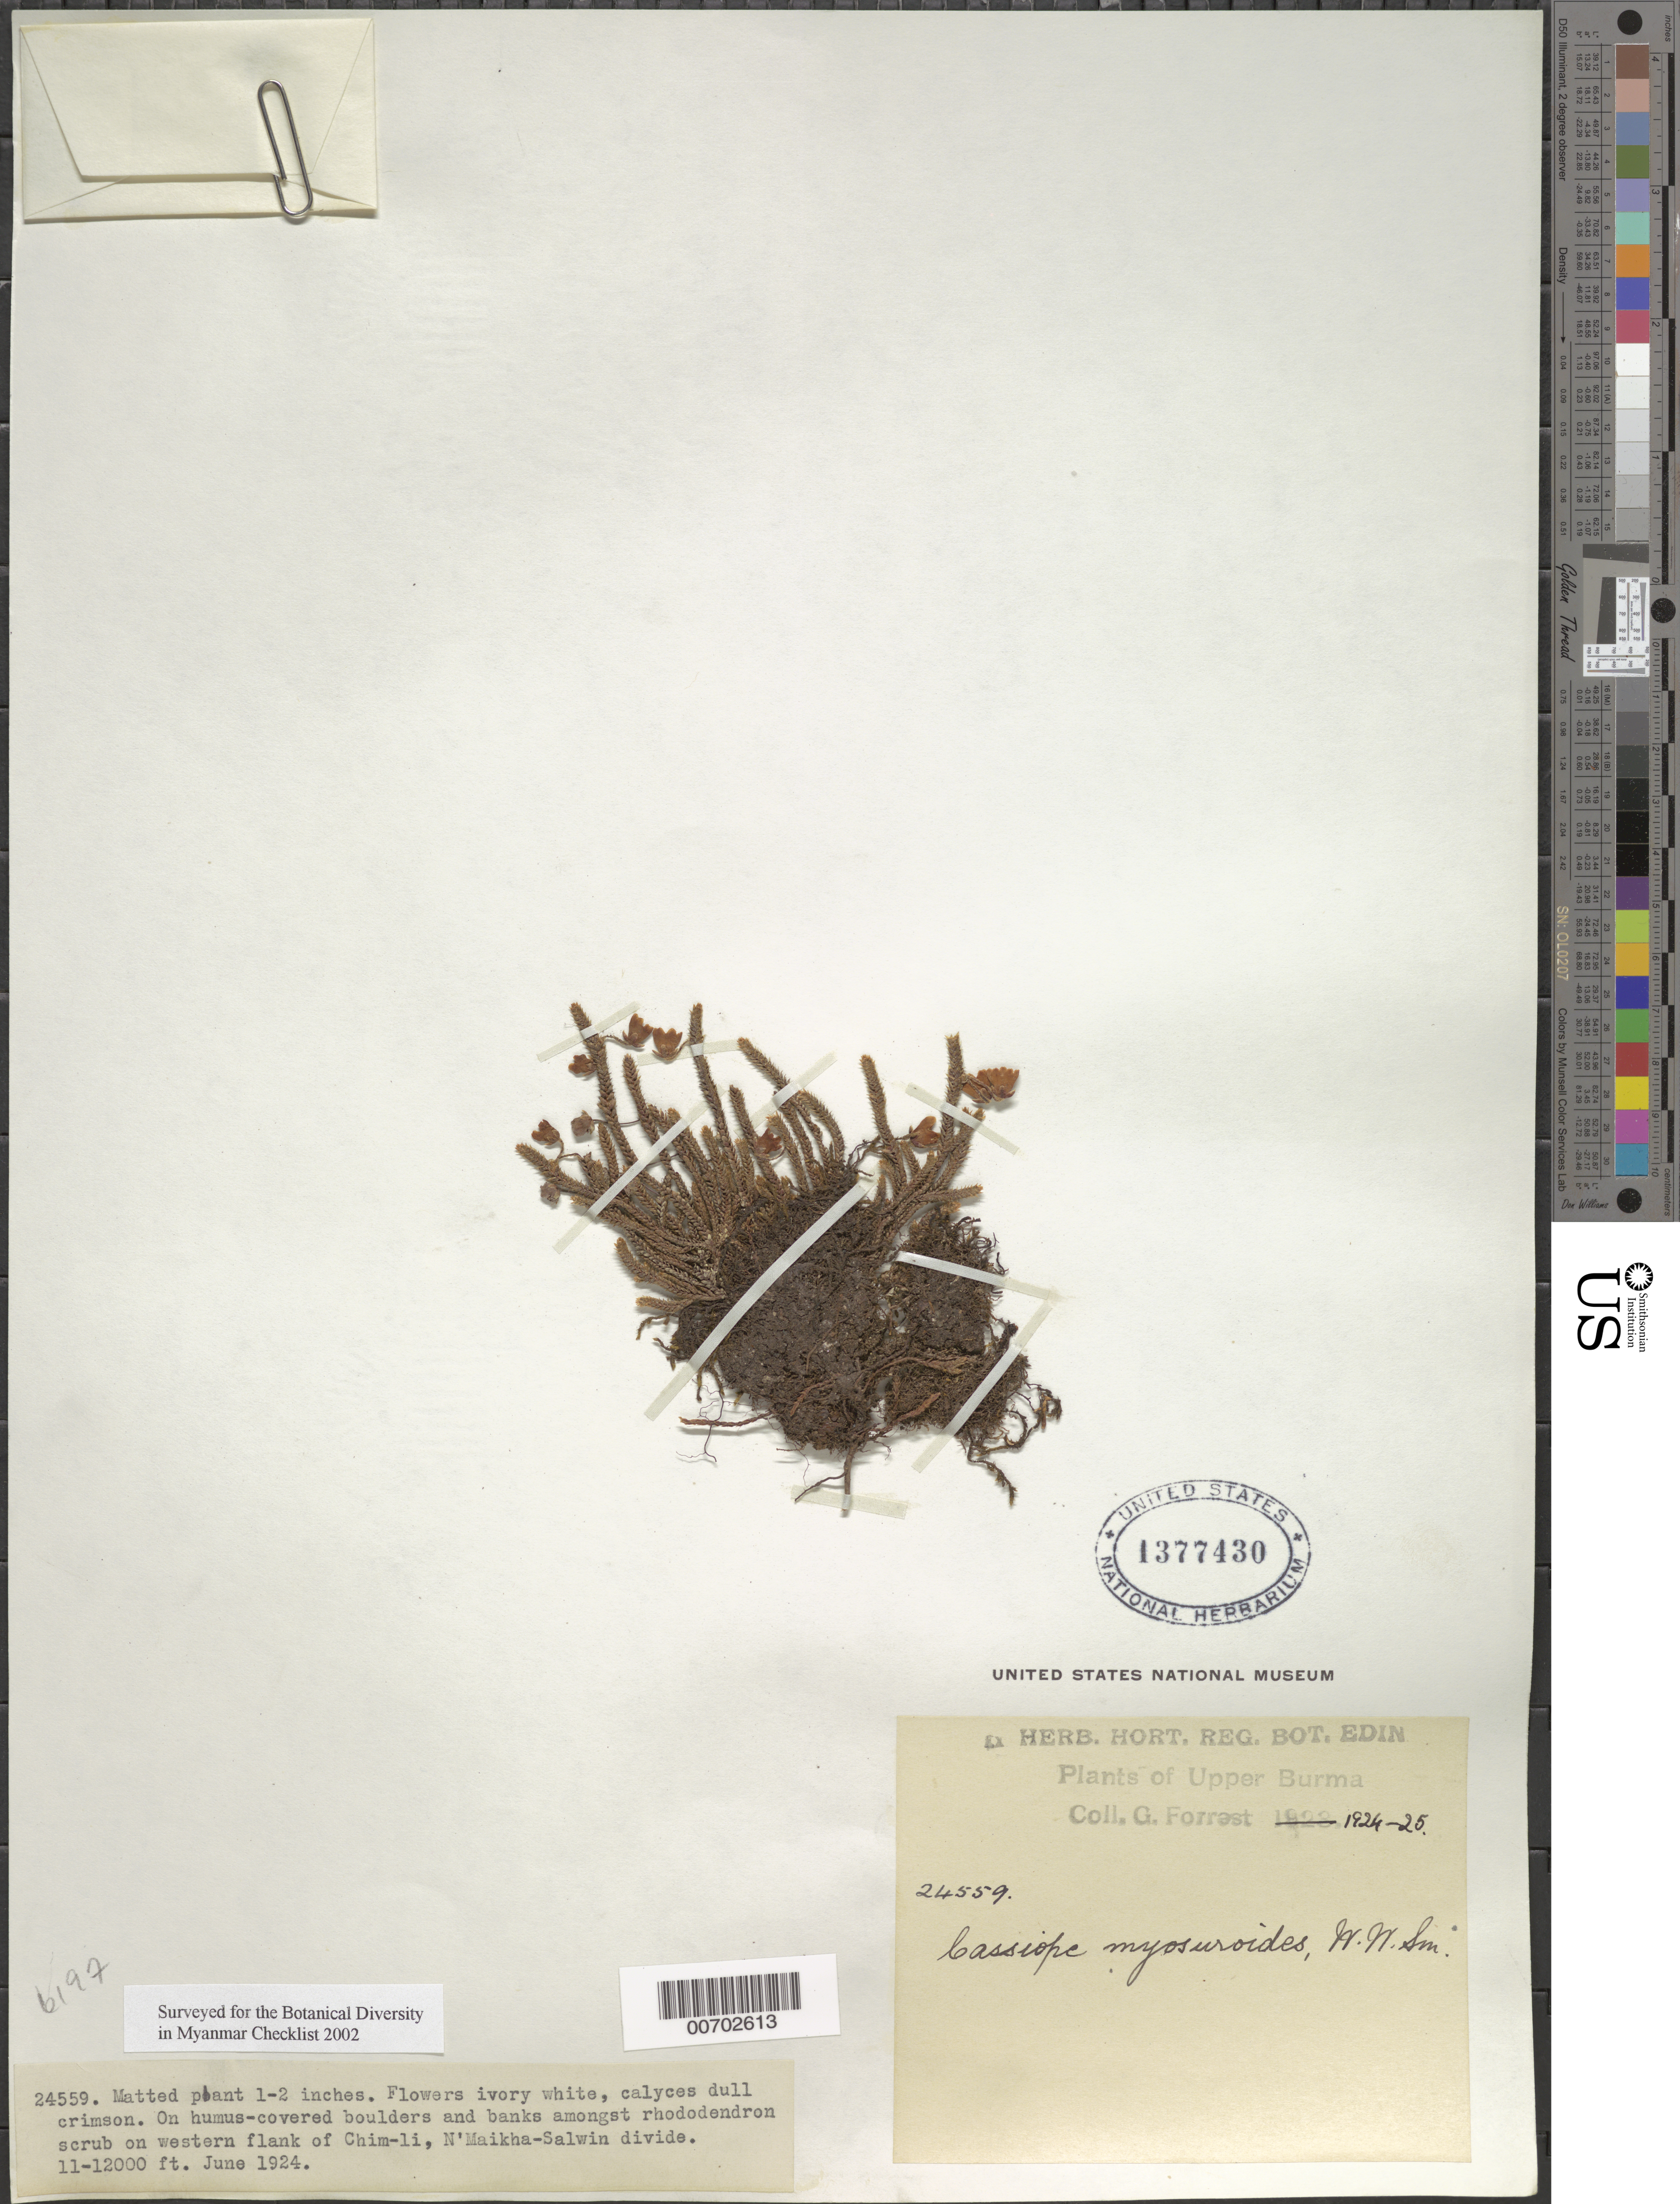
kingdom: Plantae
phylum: Tracheophyta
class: Magnoliopsida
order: Ericales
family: Ericaceae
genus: Cassiope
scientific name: Cassiope myosuroides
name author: W.W. Sm.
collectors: G. Forrest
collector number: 24559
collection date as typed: Jun 1924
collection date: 1924-06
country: Myanmar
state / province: Kachin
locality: N'Maikha-Salwin Divide, W flank, Chimi-li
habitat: On humus covered boulders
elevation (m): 3353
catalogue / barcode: US 1377430